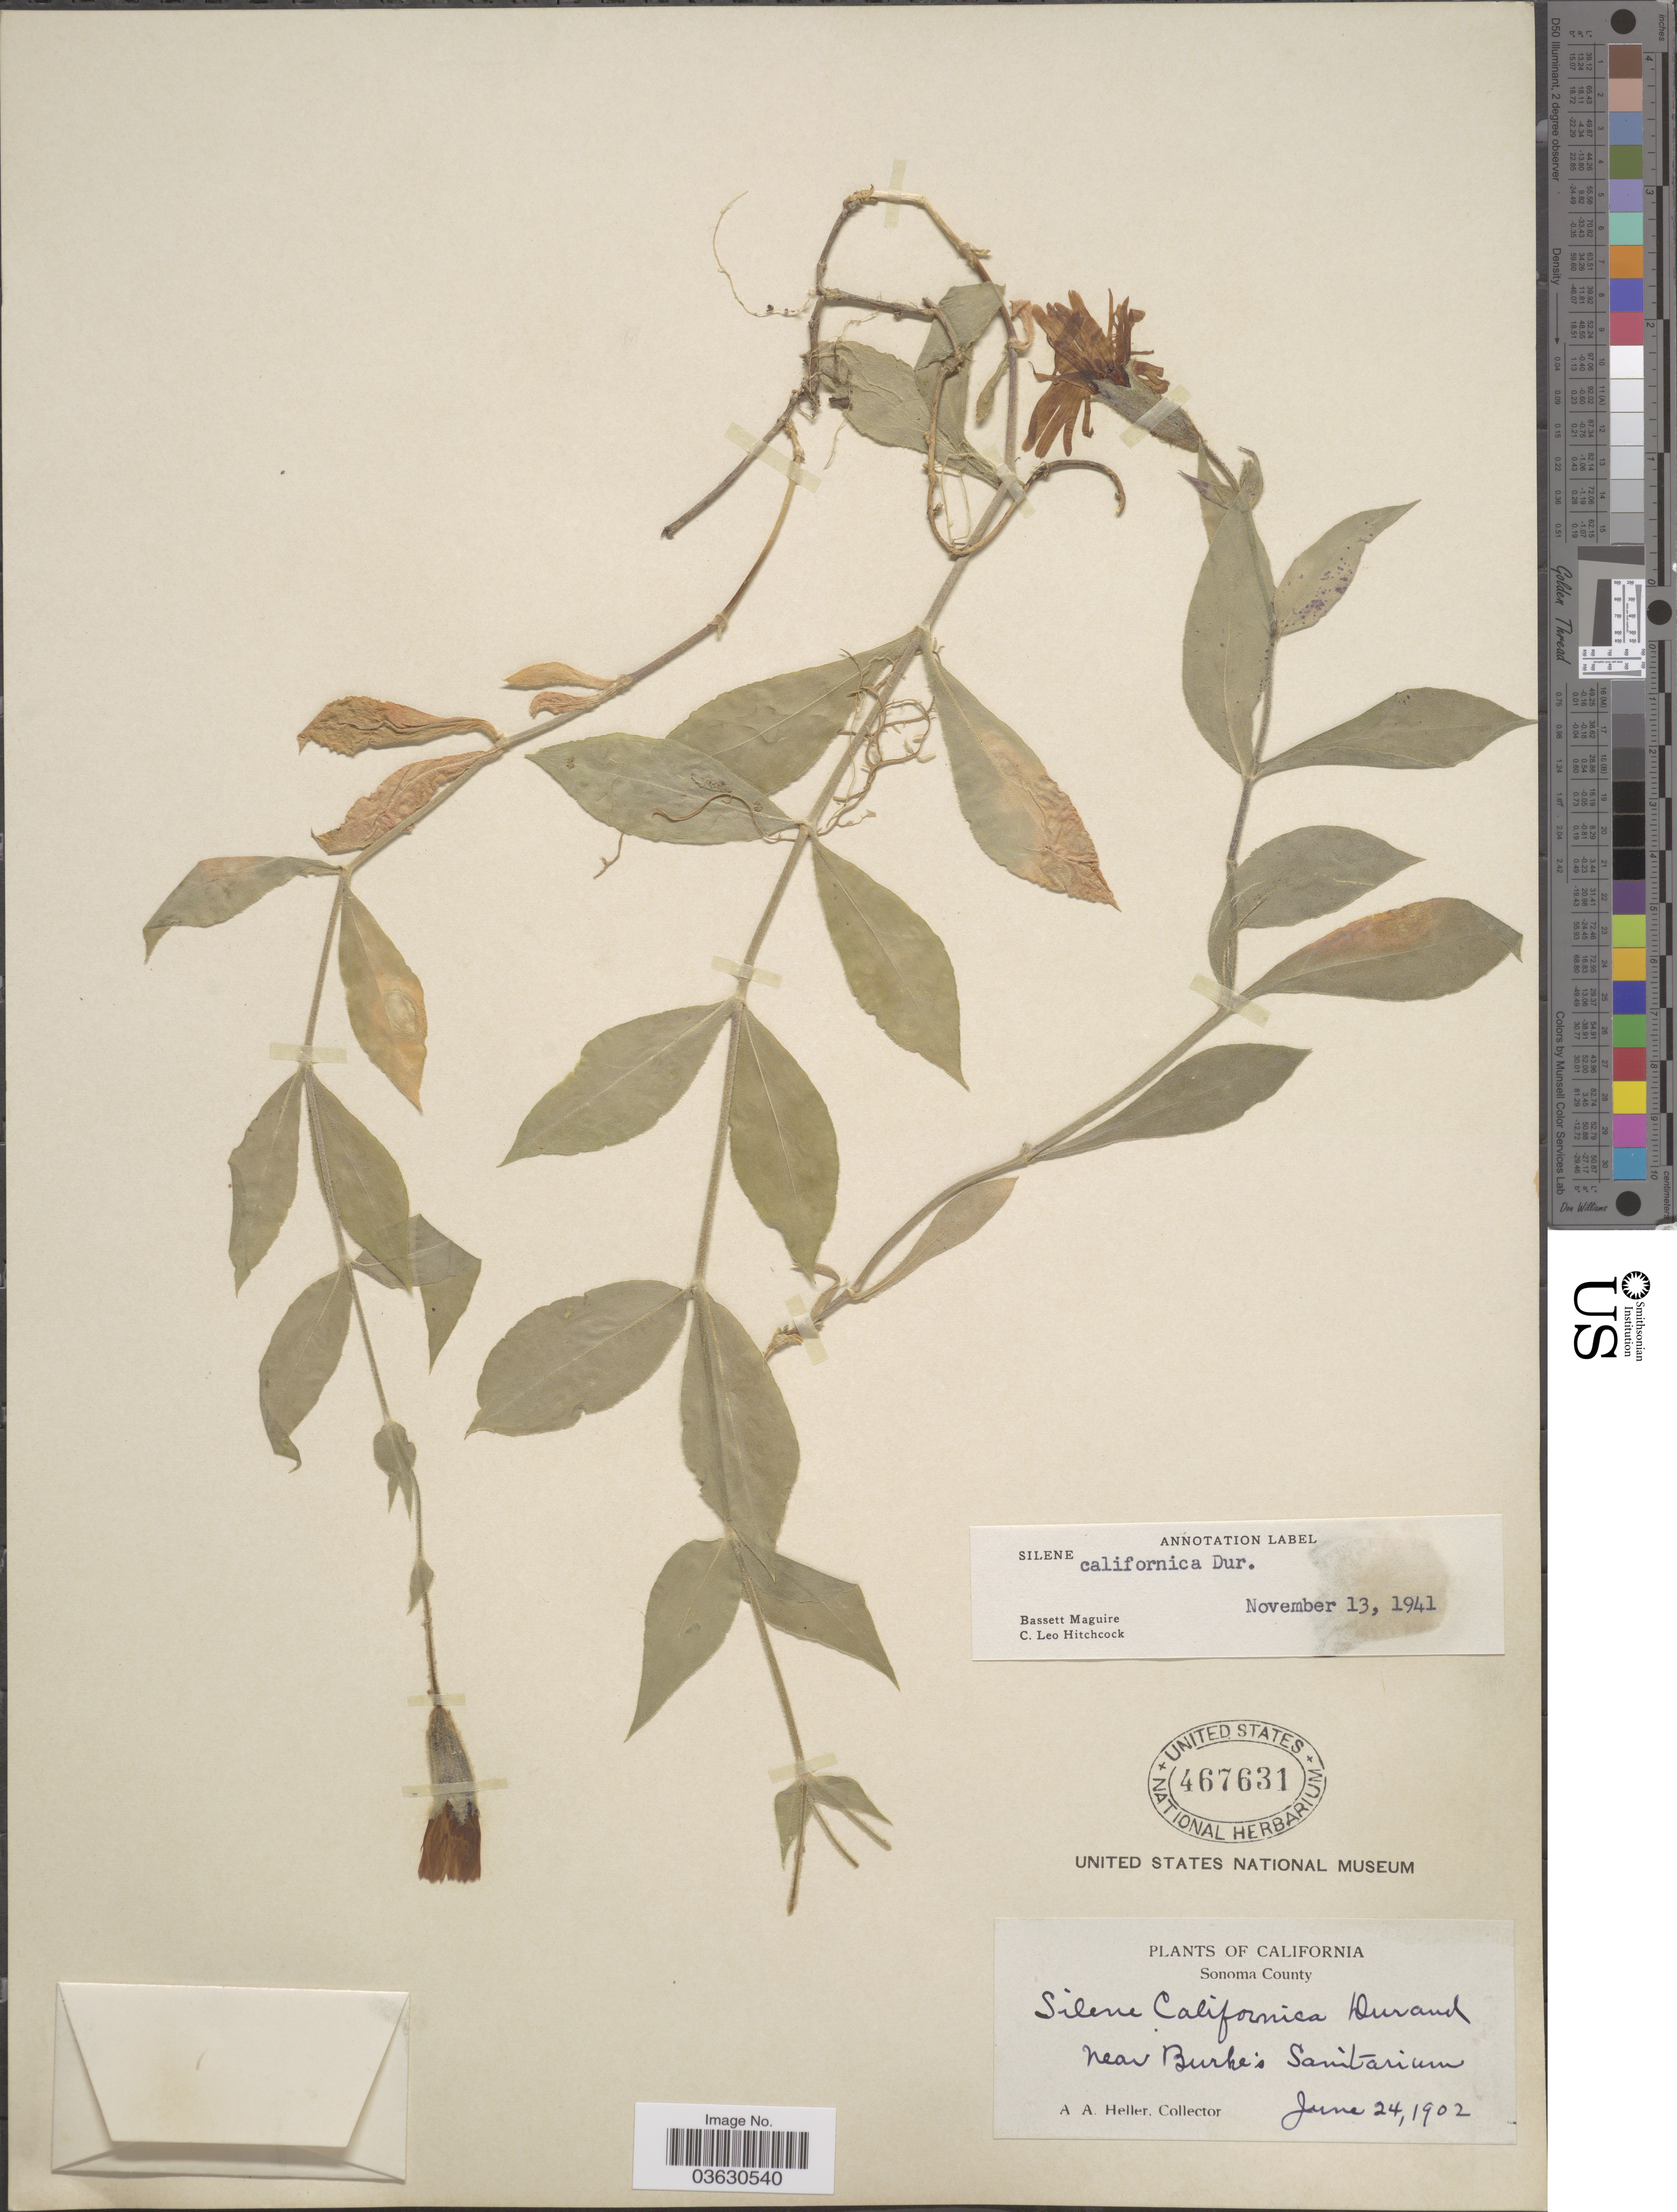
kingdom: Plantae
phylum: Tracheophyta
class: Magnoliopsida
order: Caryophyllales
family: Caryophyllaceae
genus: Silene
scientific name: Silene californica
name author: Durand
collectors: A. A. Heller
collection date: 1902-06-24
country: United States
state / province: California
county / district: Sonoma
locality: Sonoma County. Near Burke's Sanitarium.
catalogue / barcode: US 467631